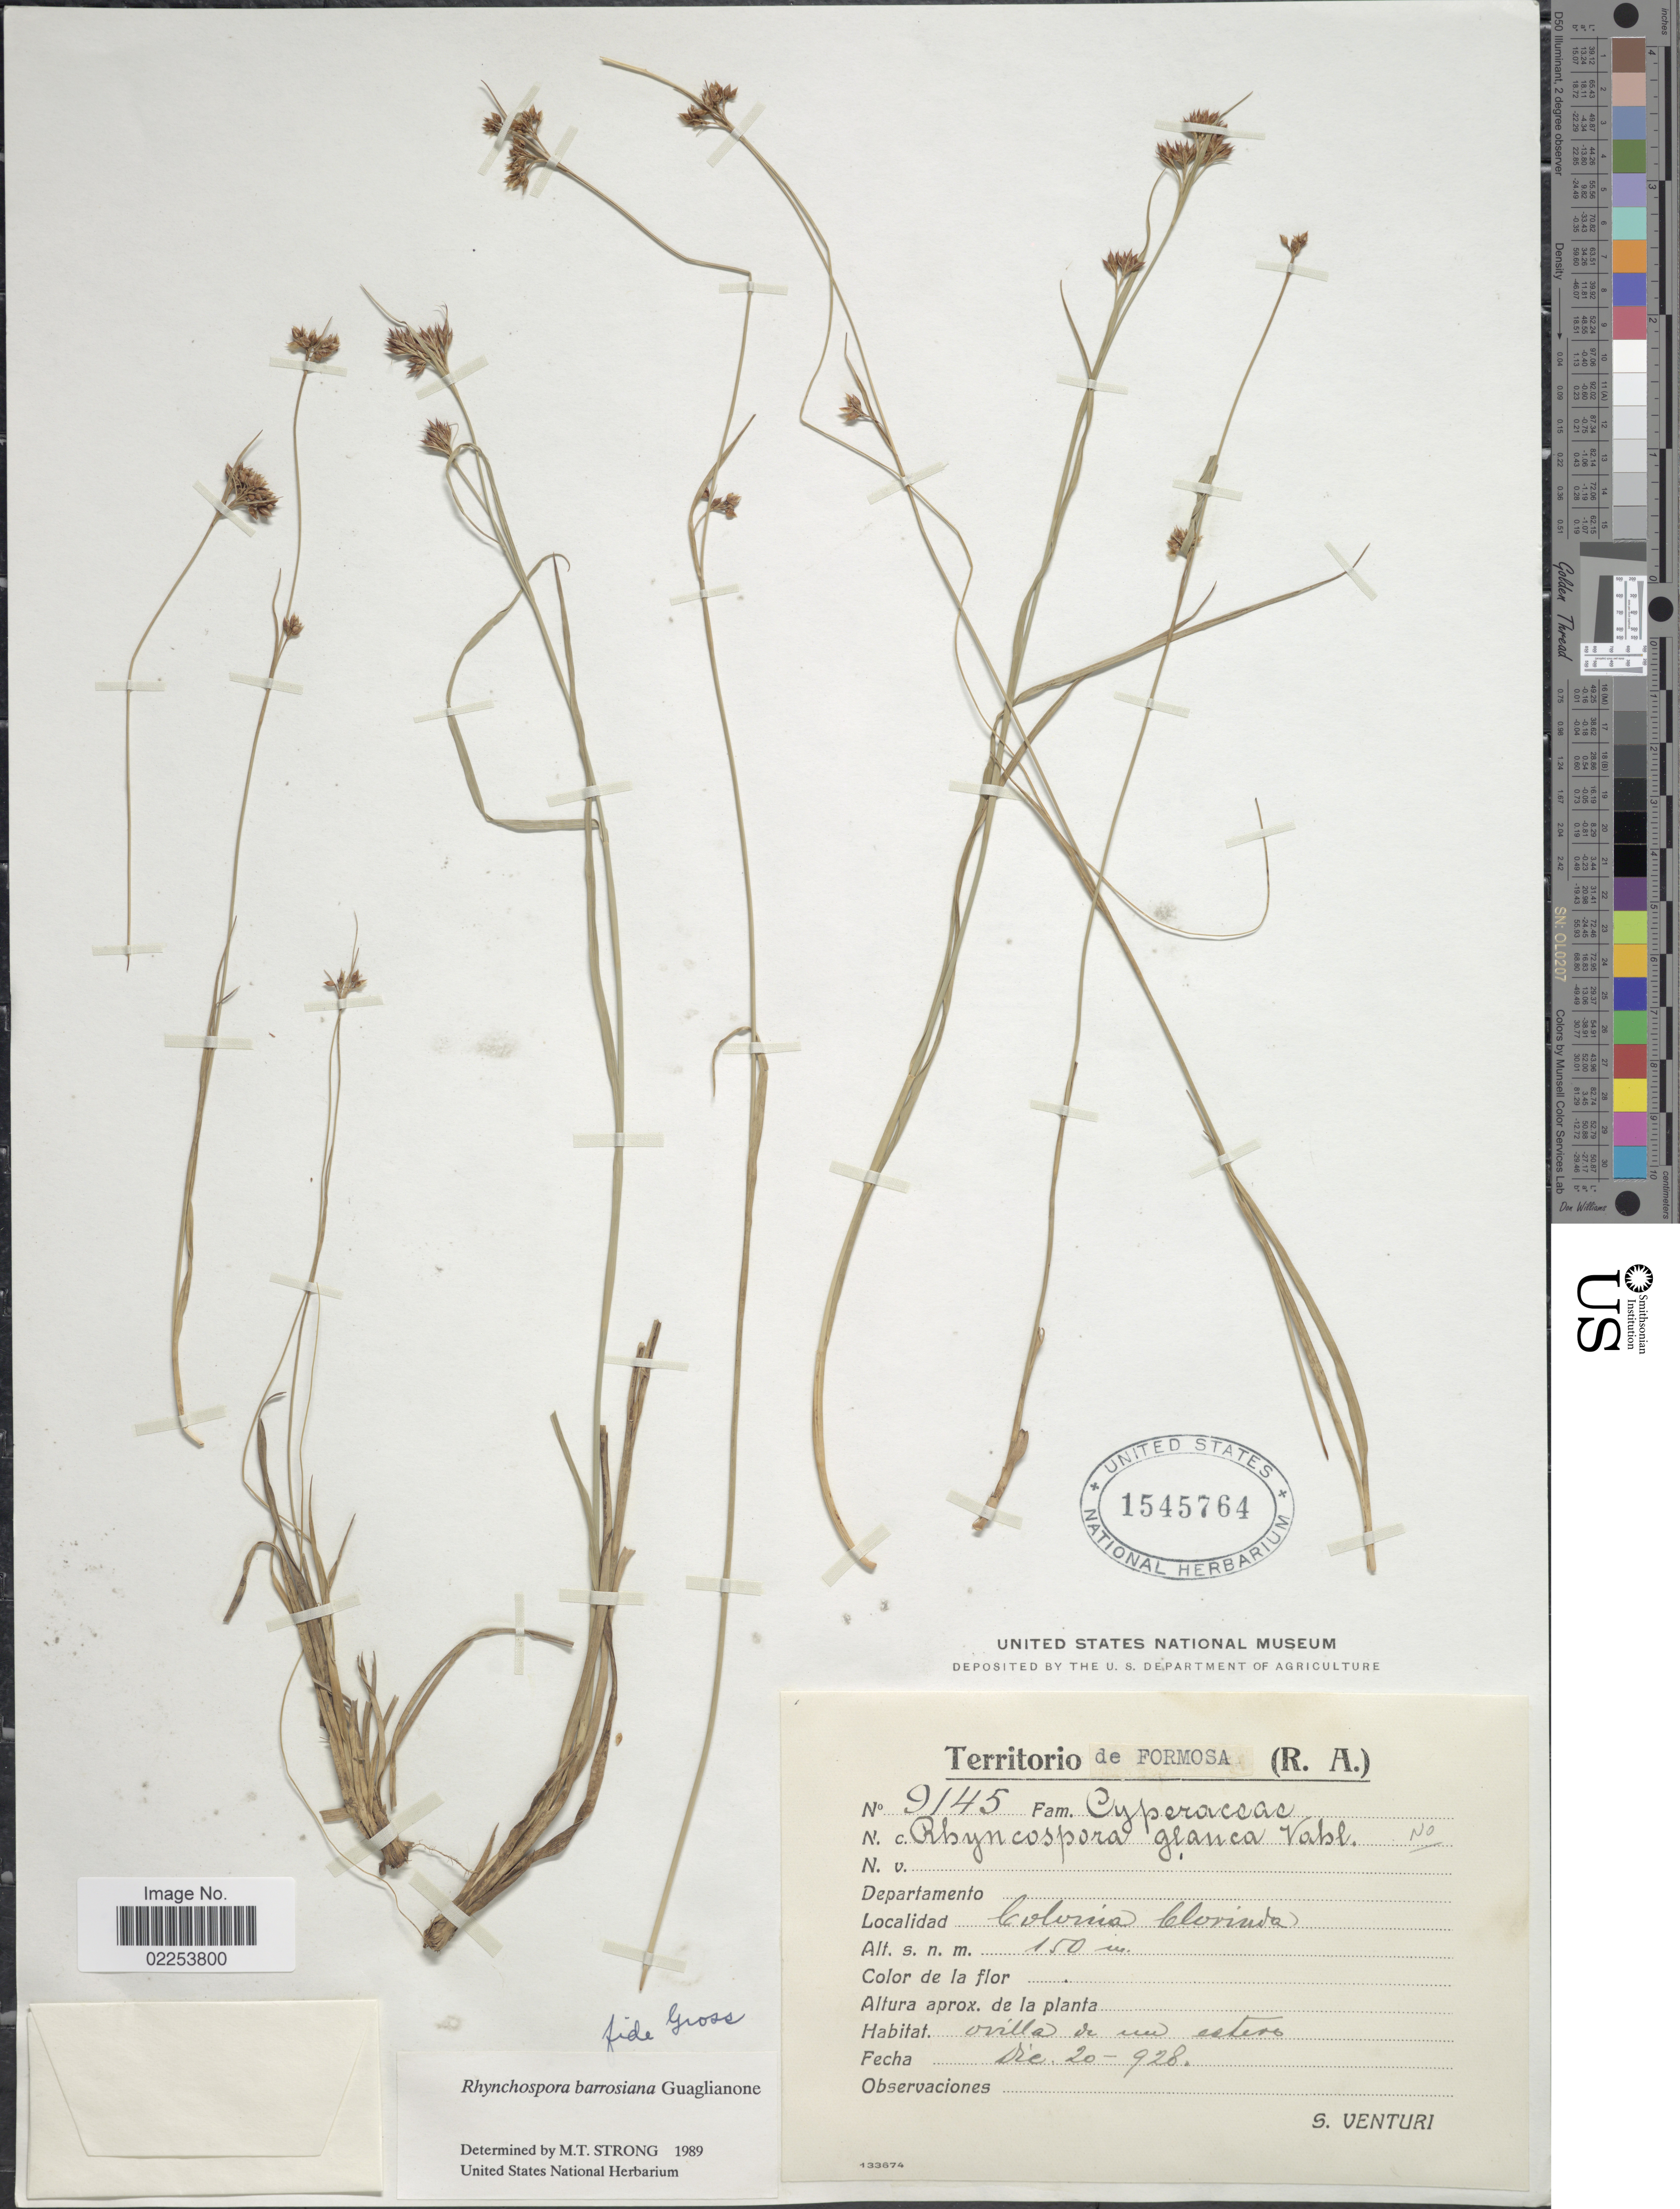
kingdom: Plantae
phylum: Tracheophyta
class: Liliopsida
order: Poales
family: Cyperaceae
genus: Rhynchospora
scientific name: Rhynchospora barrosiana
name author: Guagl.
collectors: S. Venturi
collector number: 9145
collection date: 1928-12-20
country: Argentina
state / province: Formosa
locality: (R. A.) Colonia Clorinda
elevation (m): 150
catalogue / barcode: US 1545764